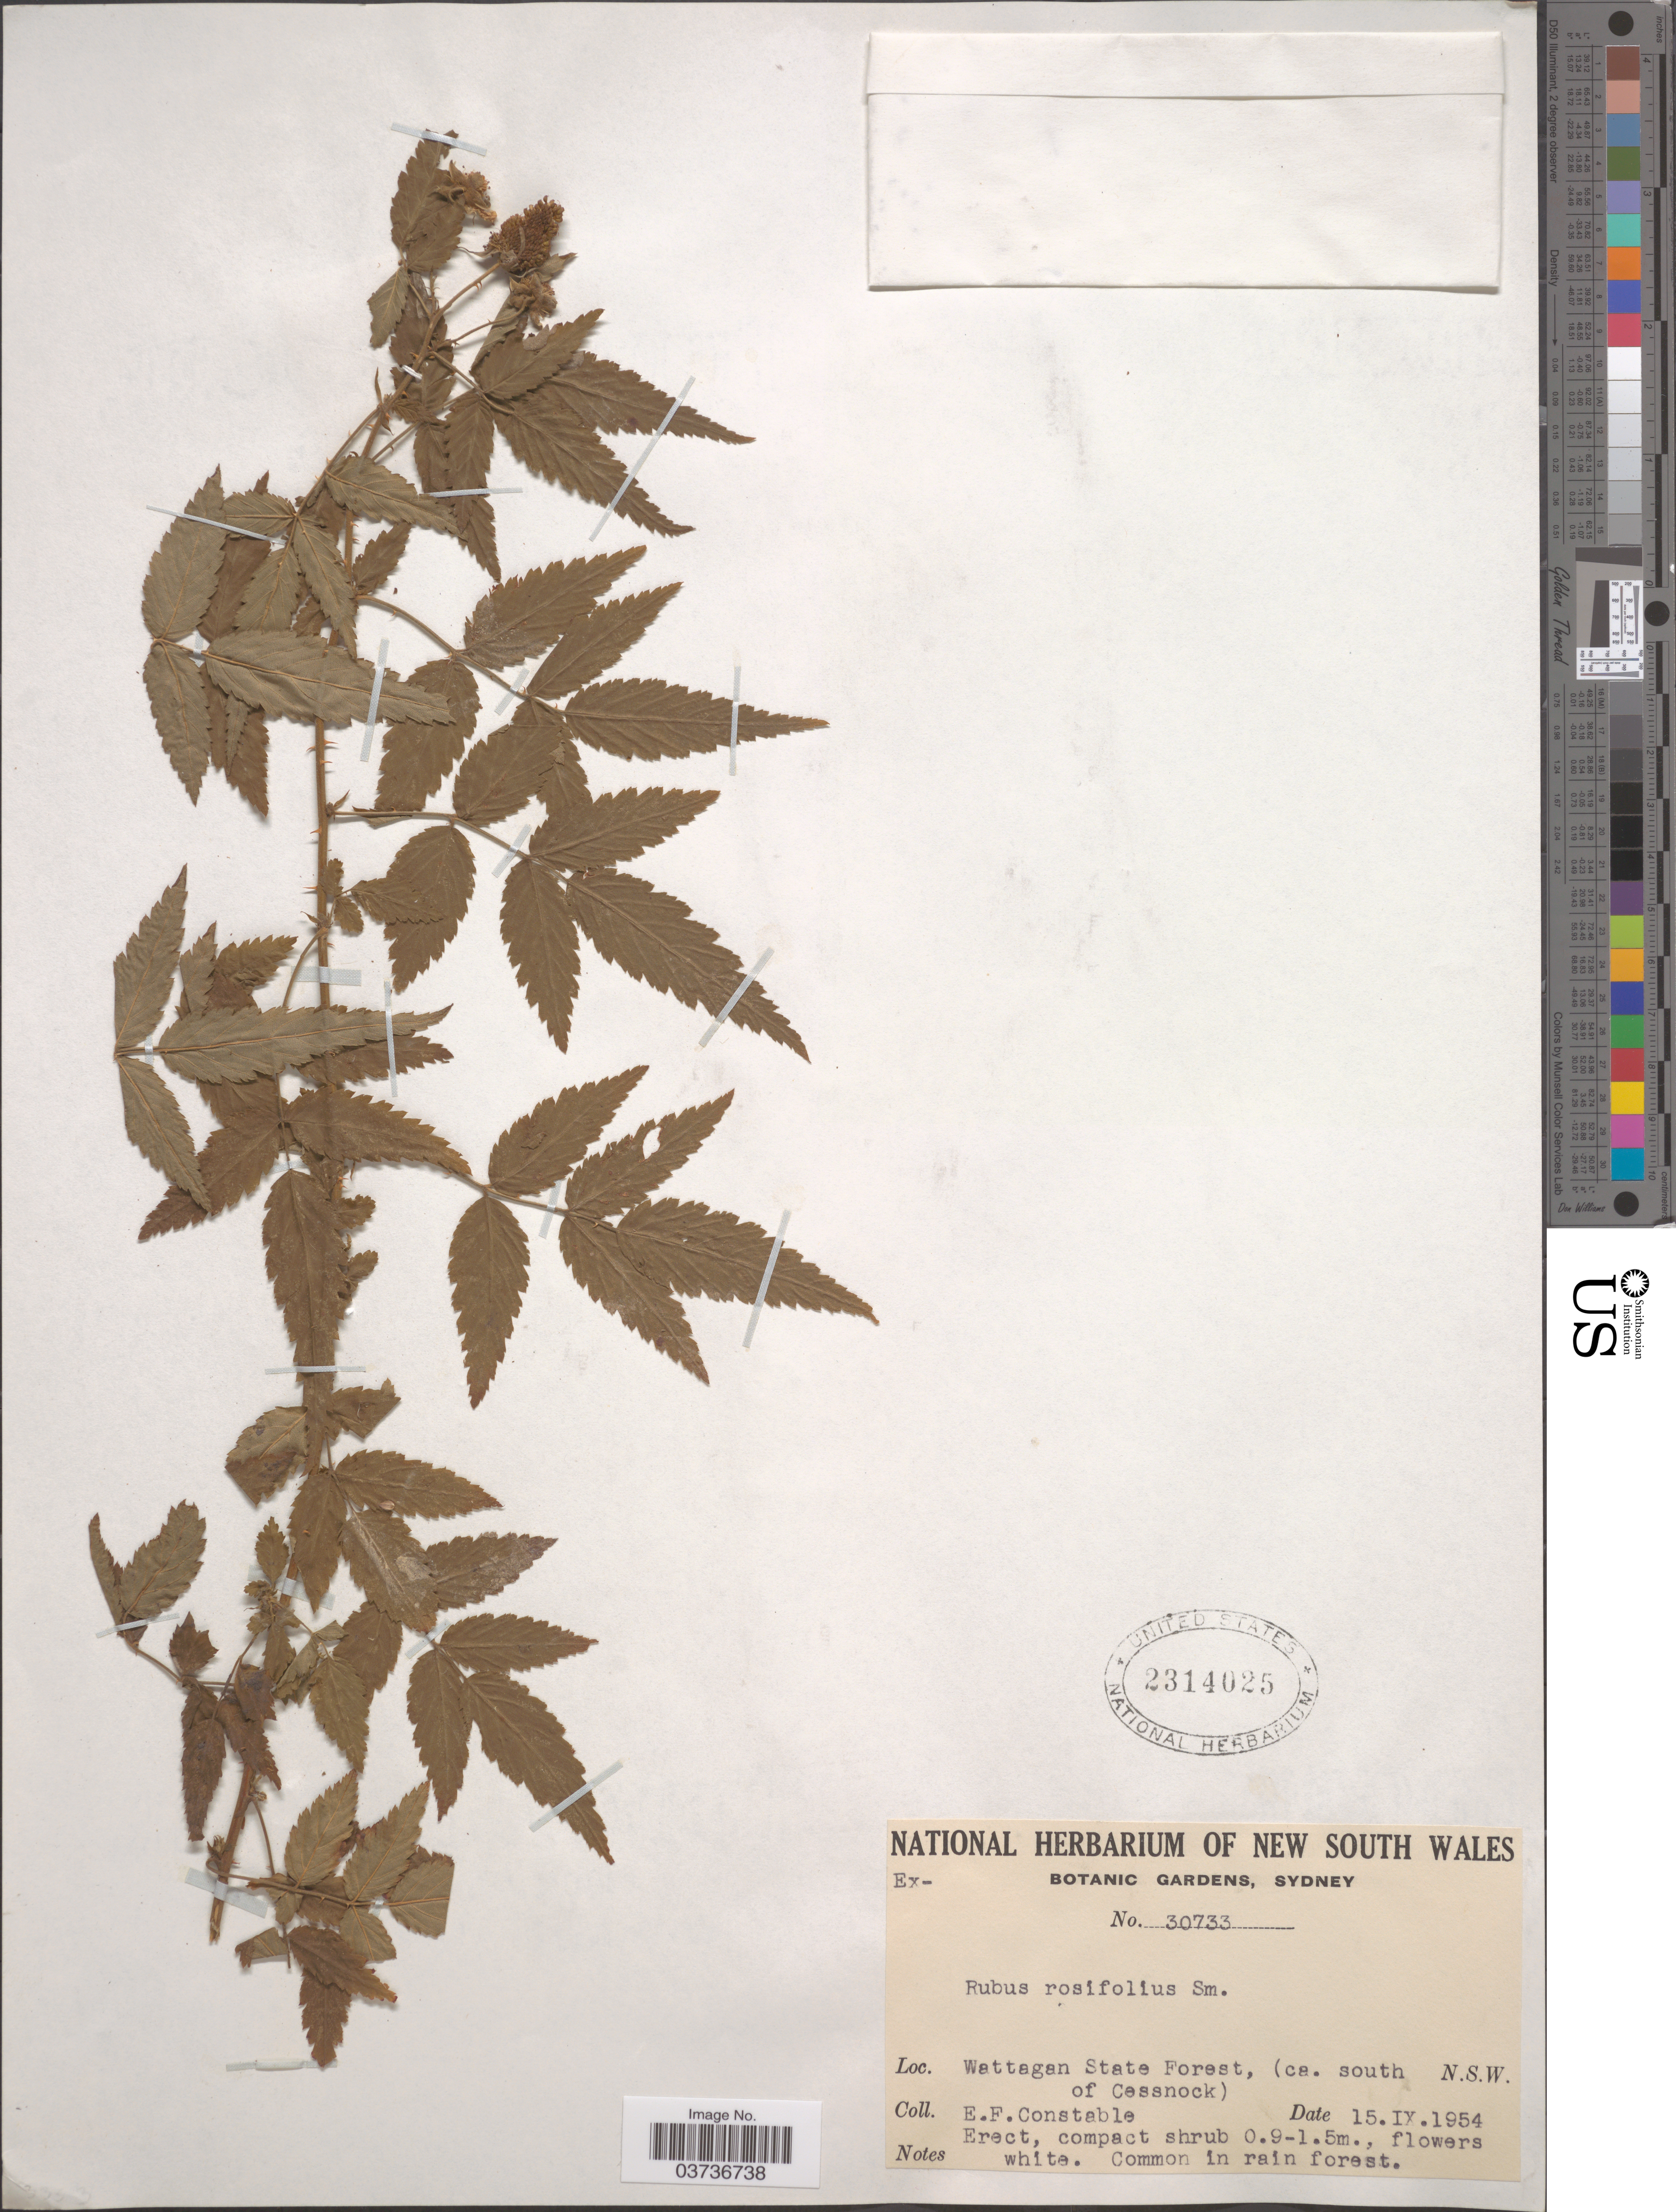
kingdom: Plantae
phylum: Tracheophyta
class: Magnoliopsida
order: Rosales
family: Rosaceae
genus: Rubus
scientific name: Rubus rosaefolius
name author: Sm.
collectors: E. F. Constable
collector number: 30733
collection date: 1954-09-15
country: Australia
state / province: New South Wales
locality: Wattagan State Forest, (ca. south of Cessnock).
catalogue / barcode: US 2314025